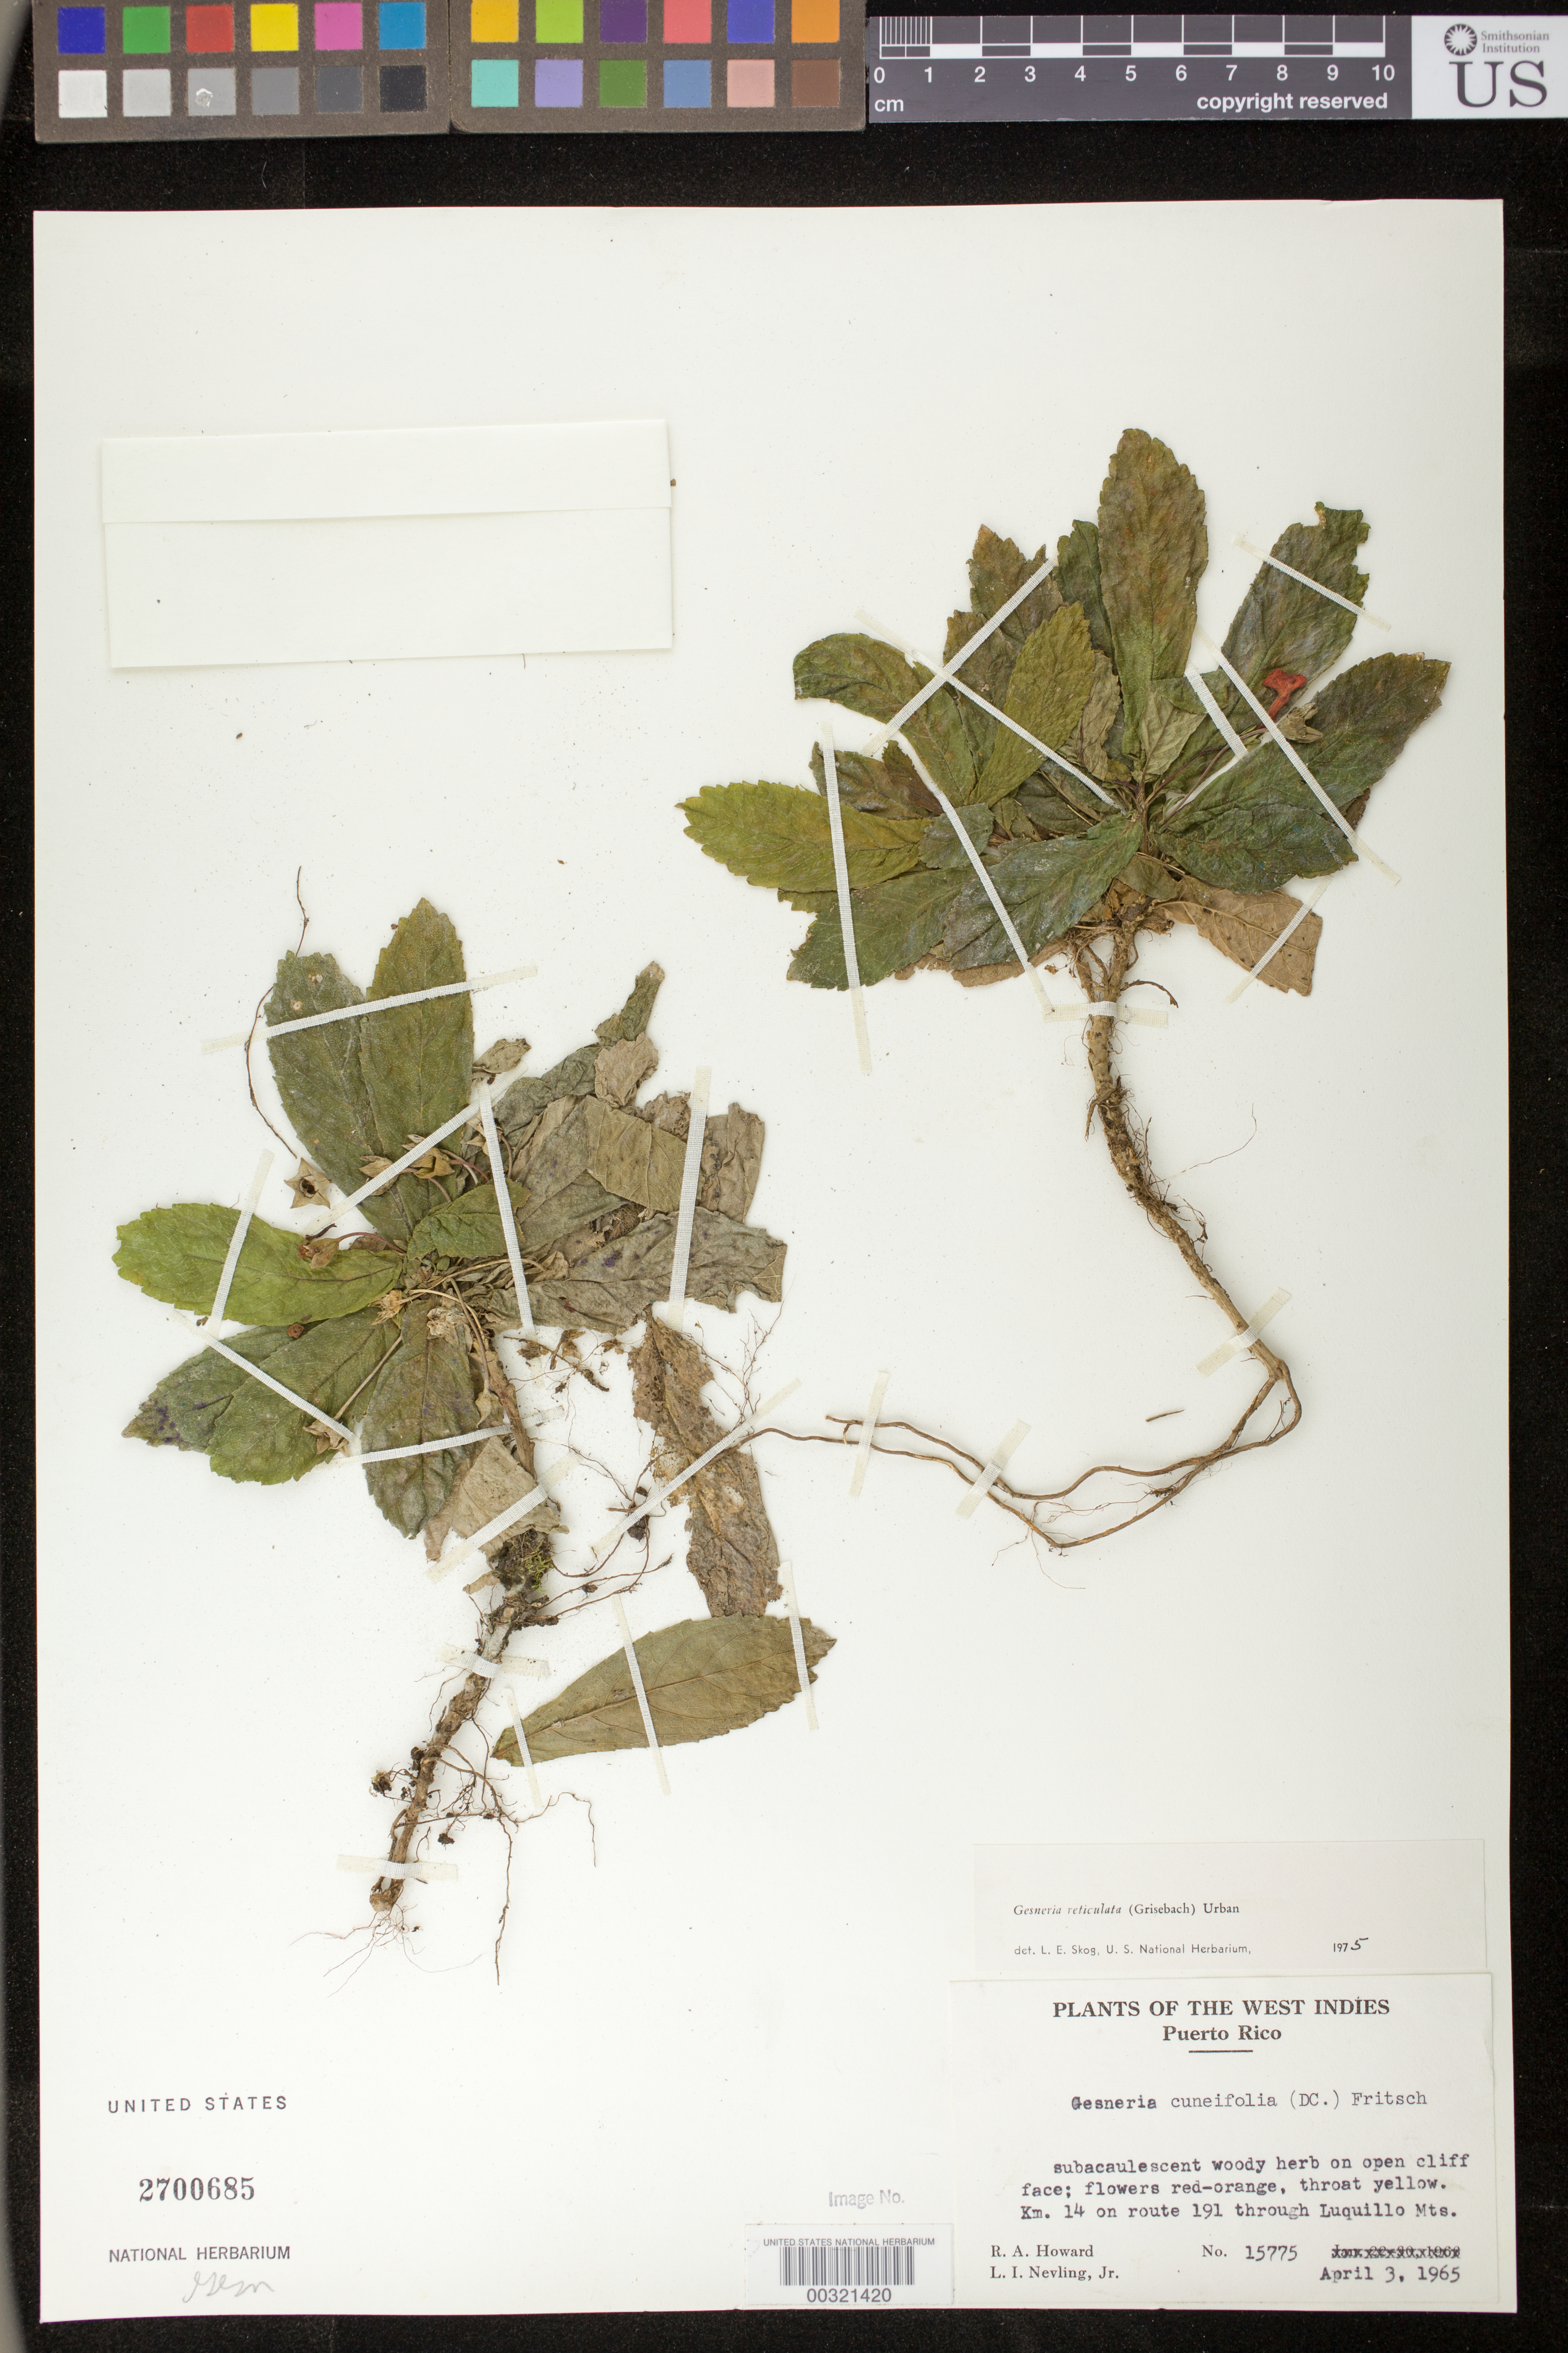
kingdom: Plantae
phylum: Tracheophyta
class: Magnoliopsida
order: Lamiales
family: Gesneriaceae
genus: Gesneria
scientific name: Gesneria reticulata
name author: (Griseb.) Urb.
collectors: R. A. Howard & L. Nevling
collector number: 15775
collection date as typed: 03 Apr 1965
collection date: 1965-04-03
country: Puerto Rico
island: Puerto Rico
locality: Km 14 on route 191 through Luquillo Mts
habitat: On open cliff face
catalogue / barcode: US 2700685